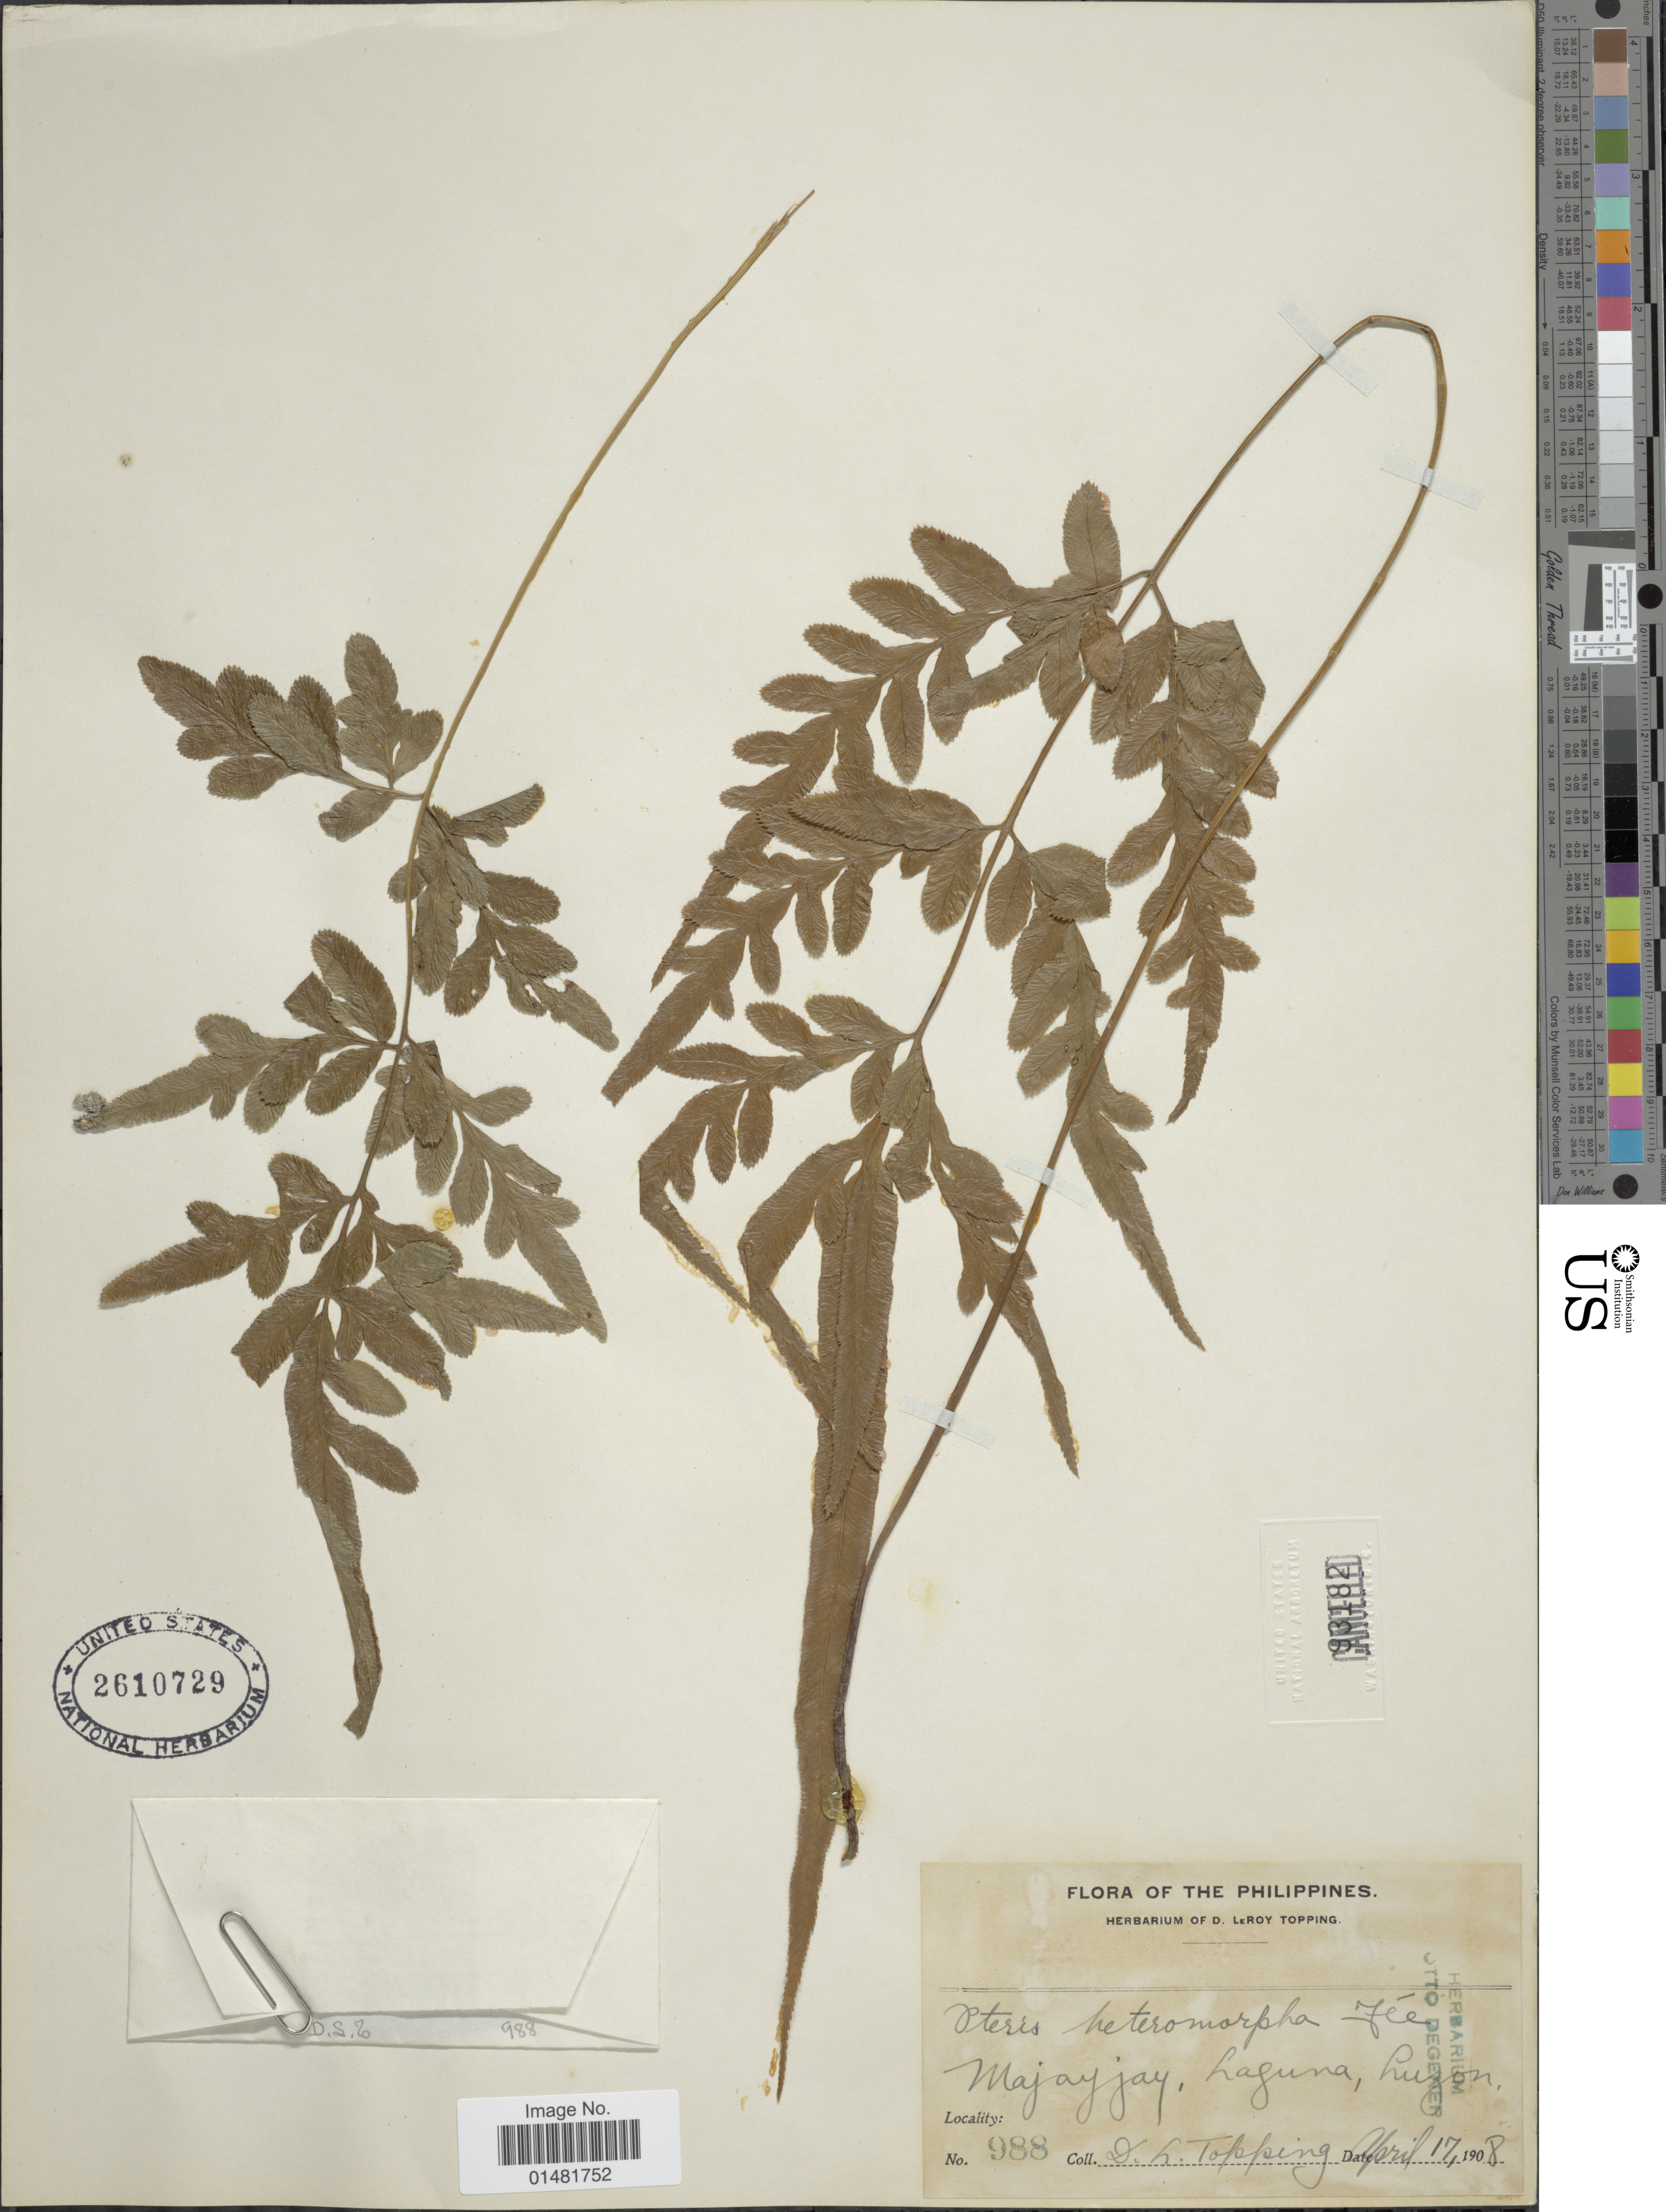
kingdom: Plantae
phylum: Tracheophyta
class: Polypodiopsida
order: Polypodiales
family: Pteridaceae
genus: Pteris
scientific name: Pteris heteromorpha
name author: Fée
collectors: D. L. Topping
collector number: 988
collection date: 1908-04-17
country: Philippines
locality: Majayjay, Laguna, Luzon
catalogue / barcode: US 2610729